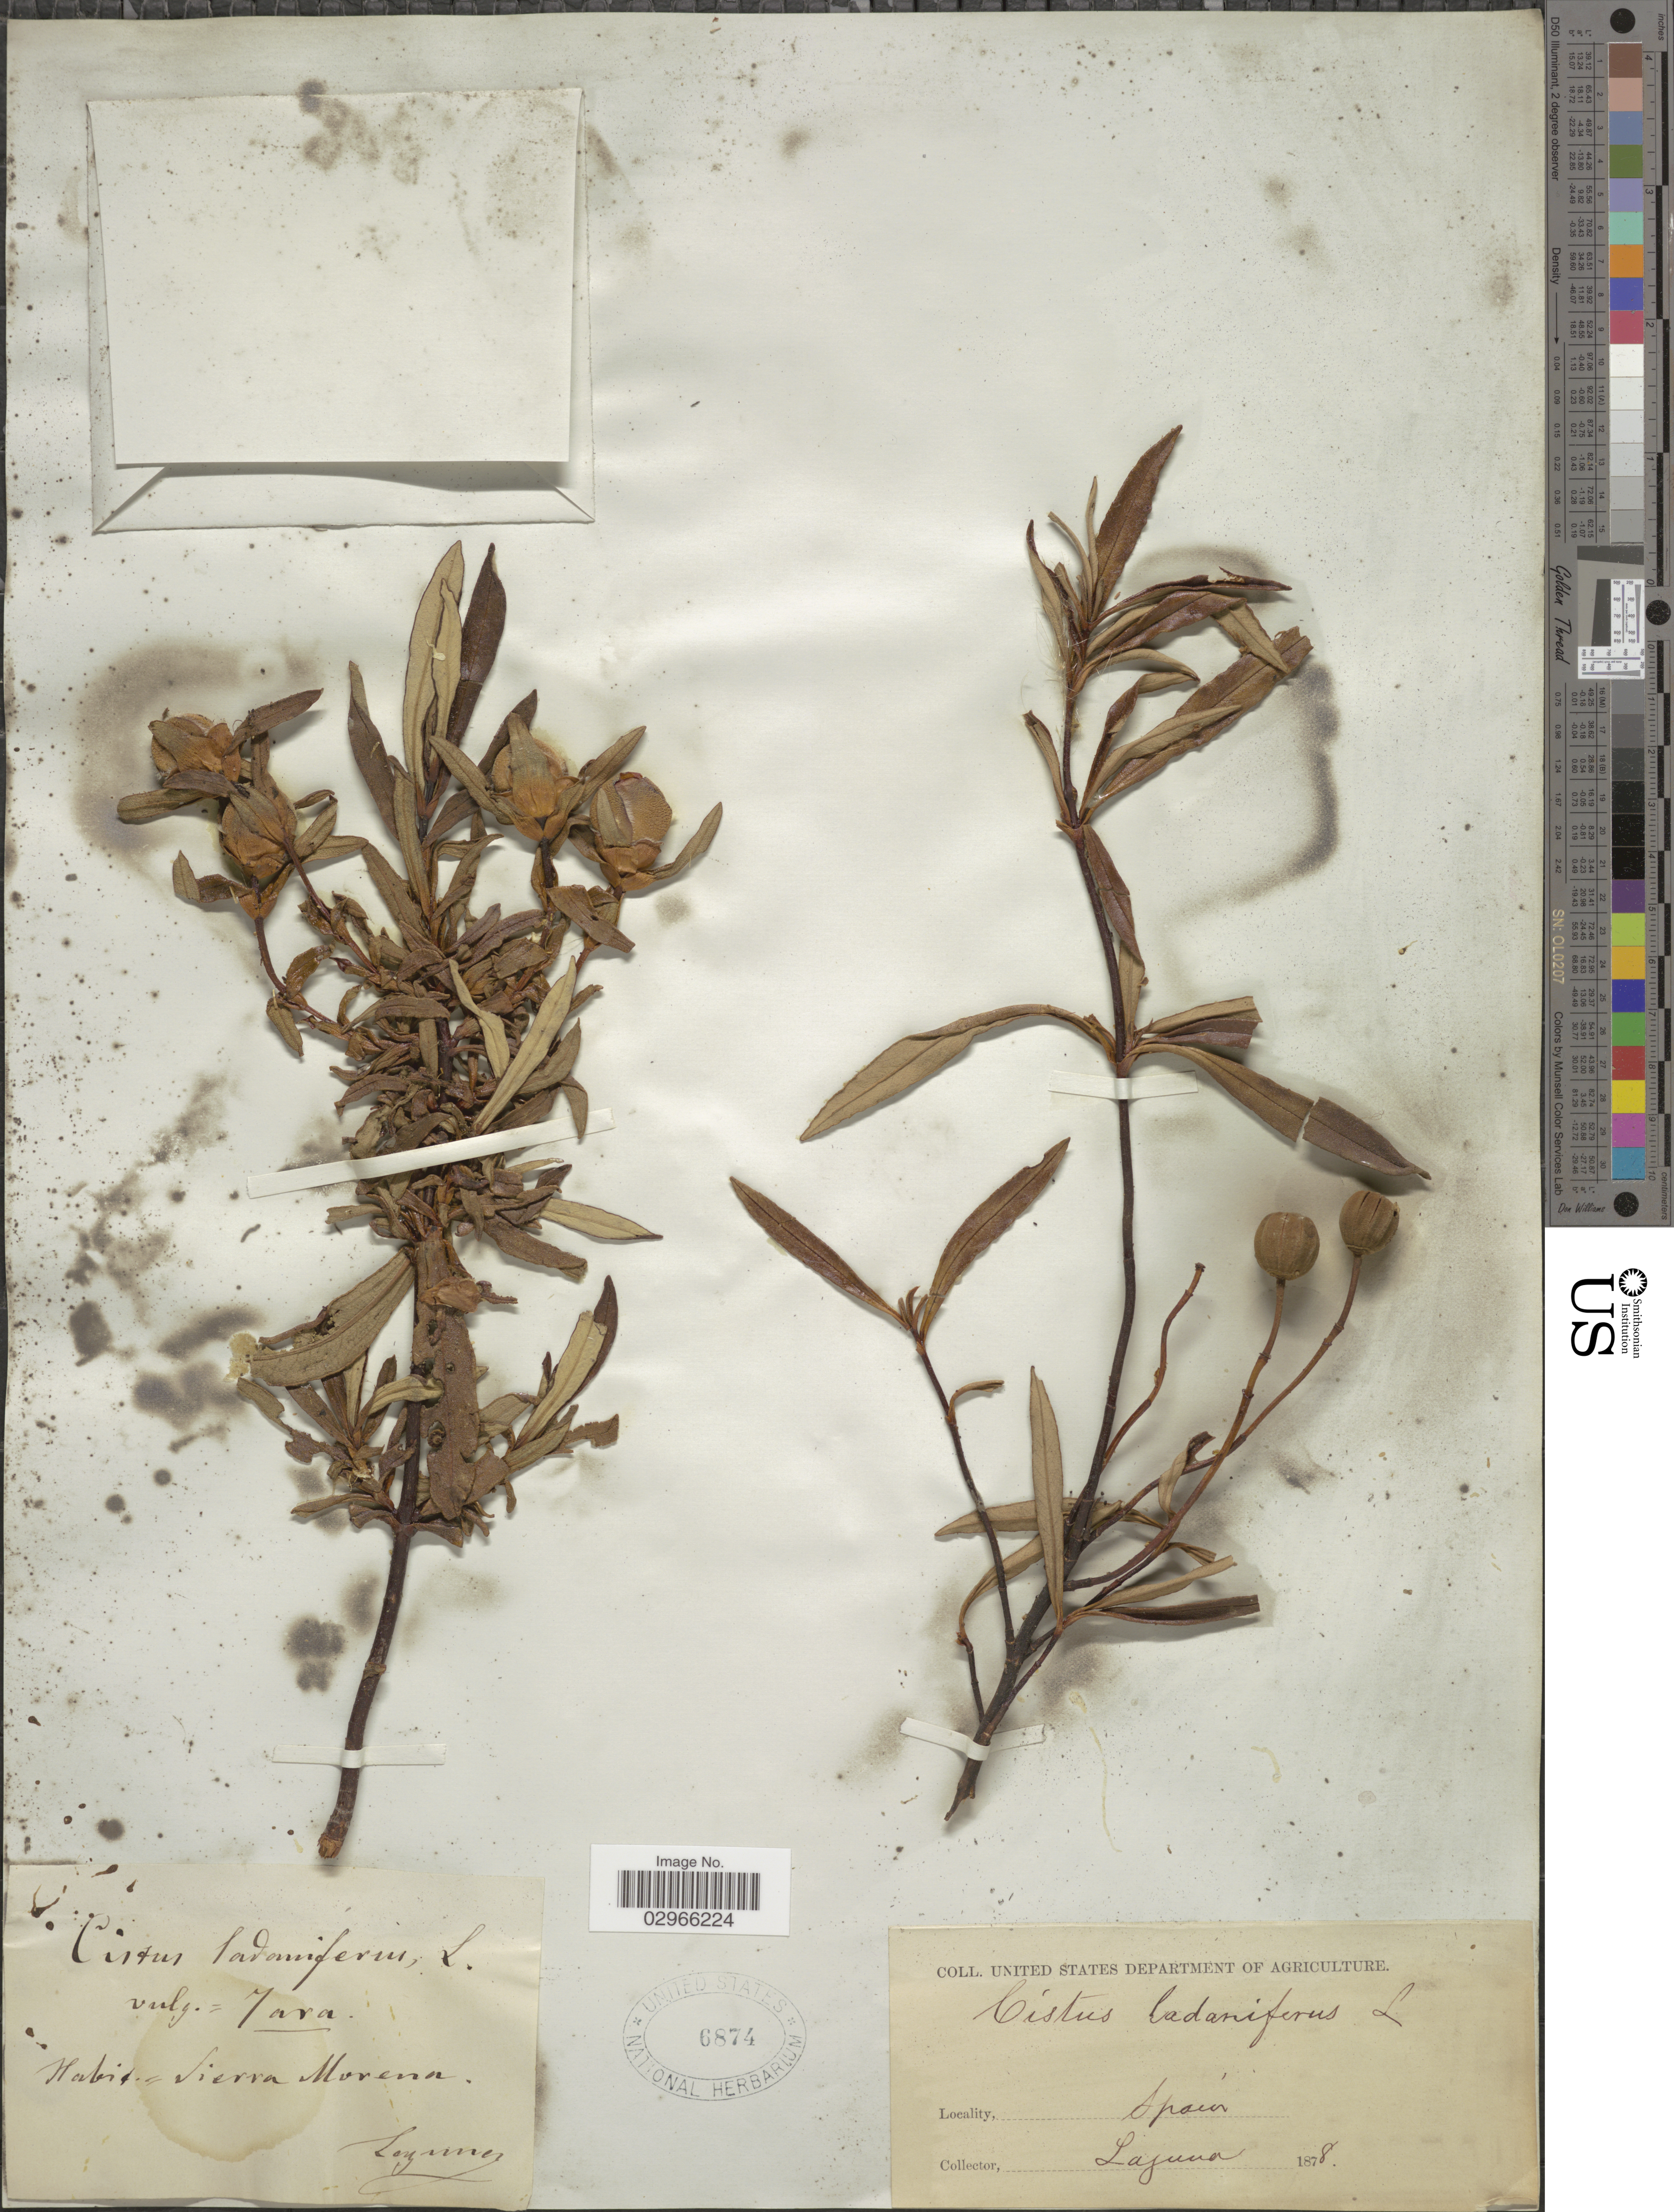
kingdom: Plantae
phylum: Tracheophyta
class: Magnoliopsida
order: Malvales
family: Cistaceae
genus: Cistus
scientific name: Cistus ladanifer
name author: L.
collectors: -. Laguna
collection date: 1878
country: Spain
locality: Sierra Morena.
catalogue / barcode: US 6874